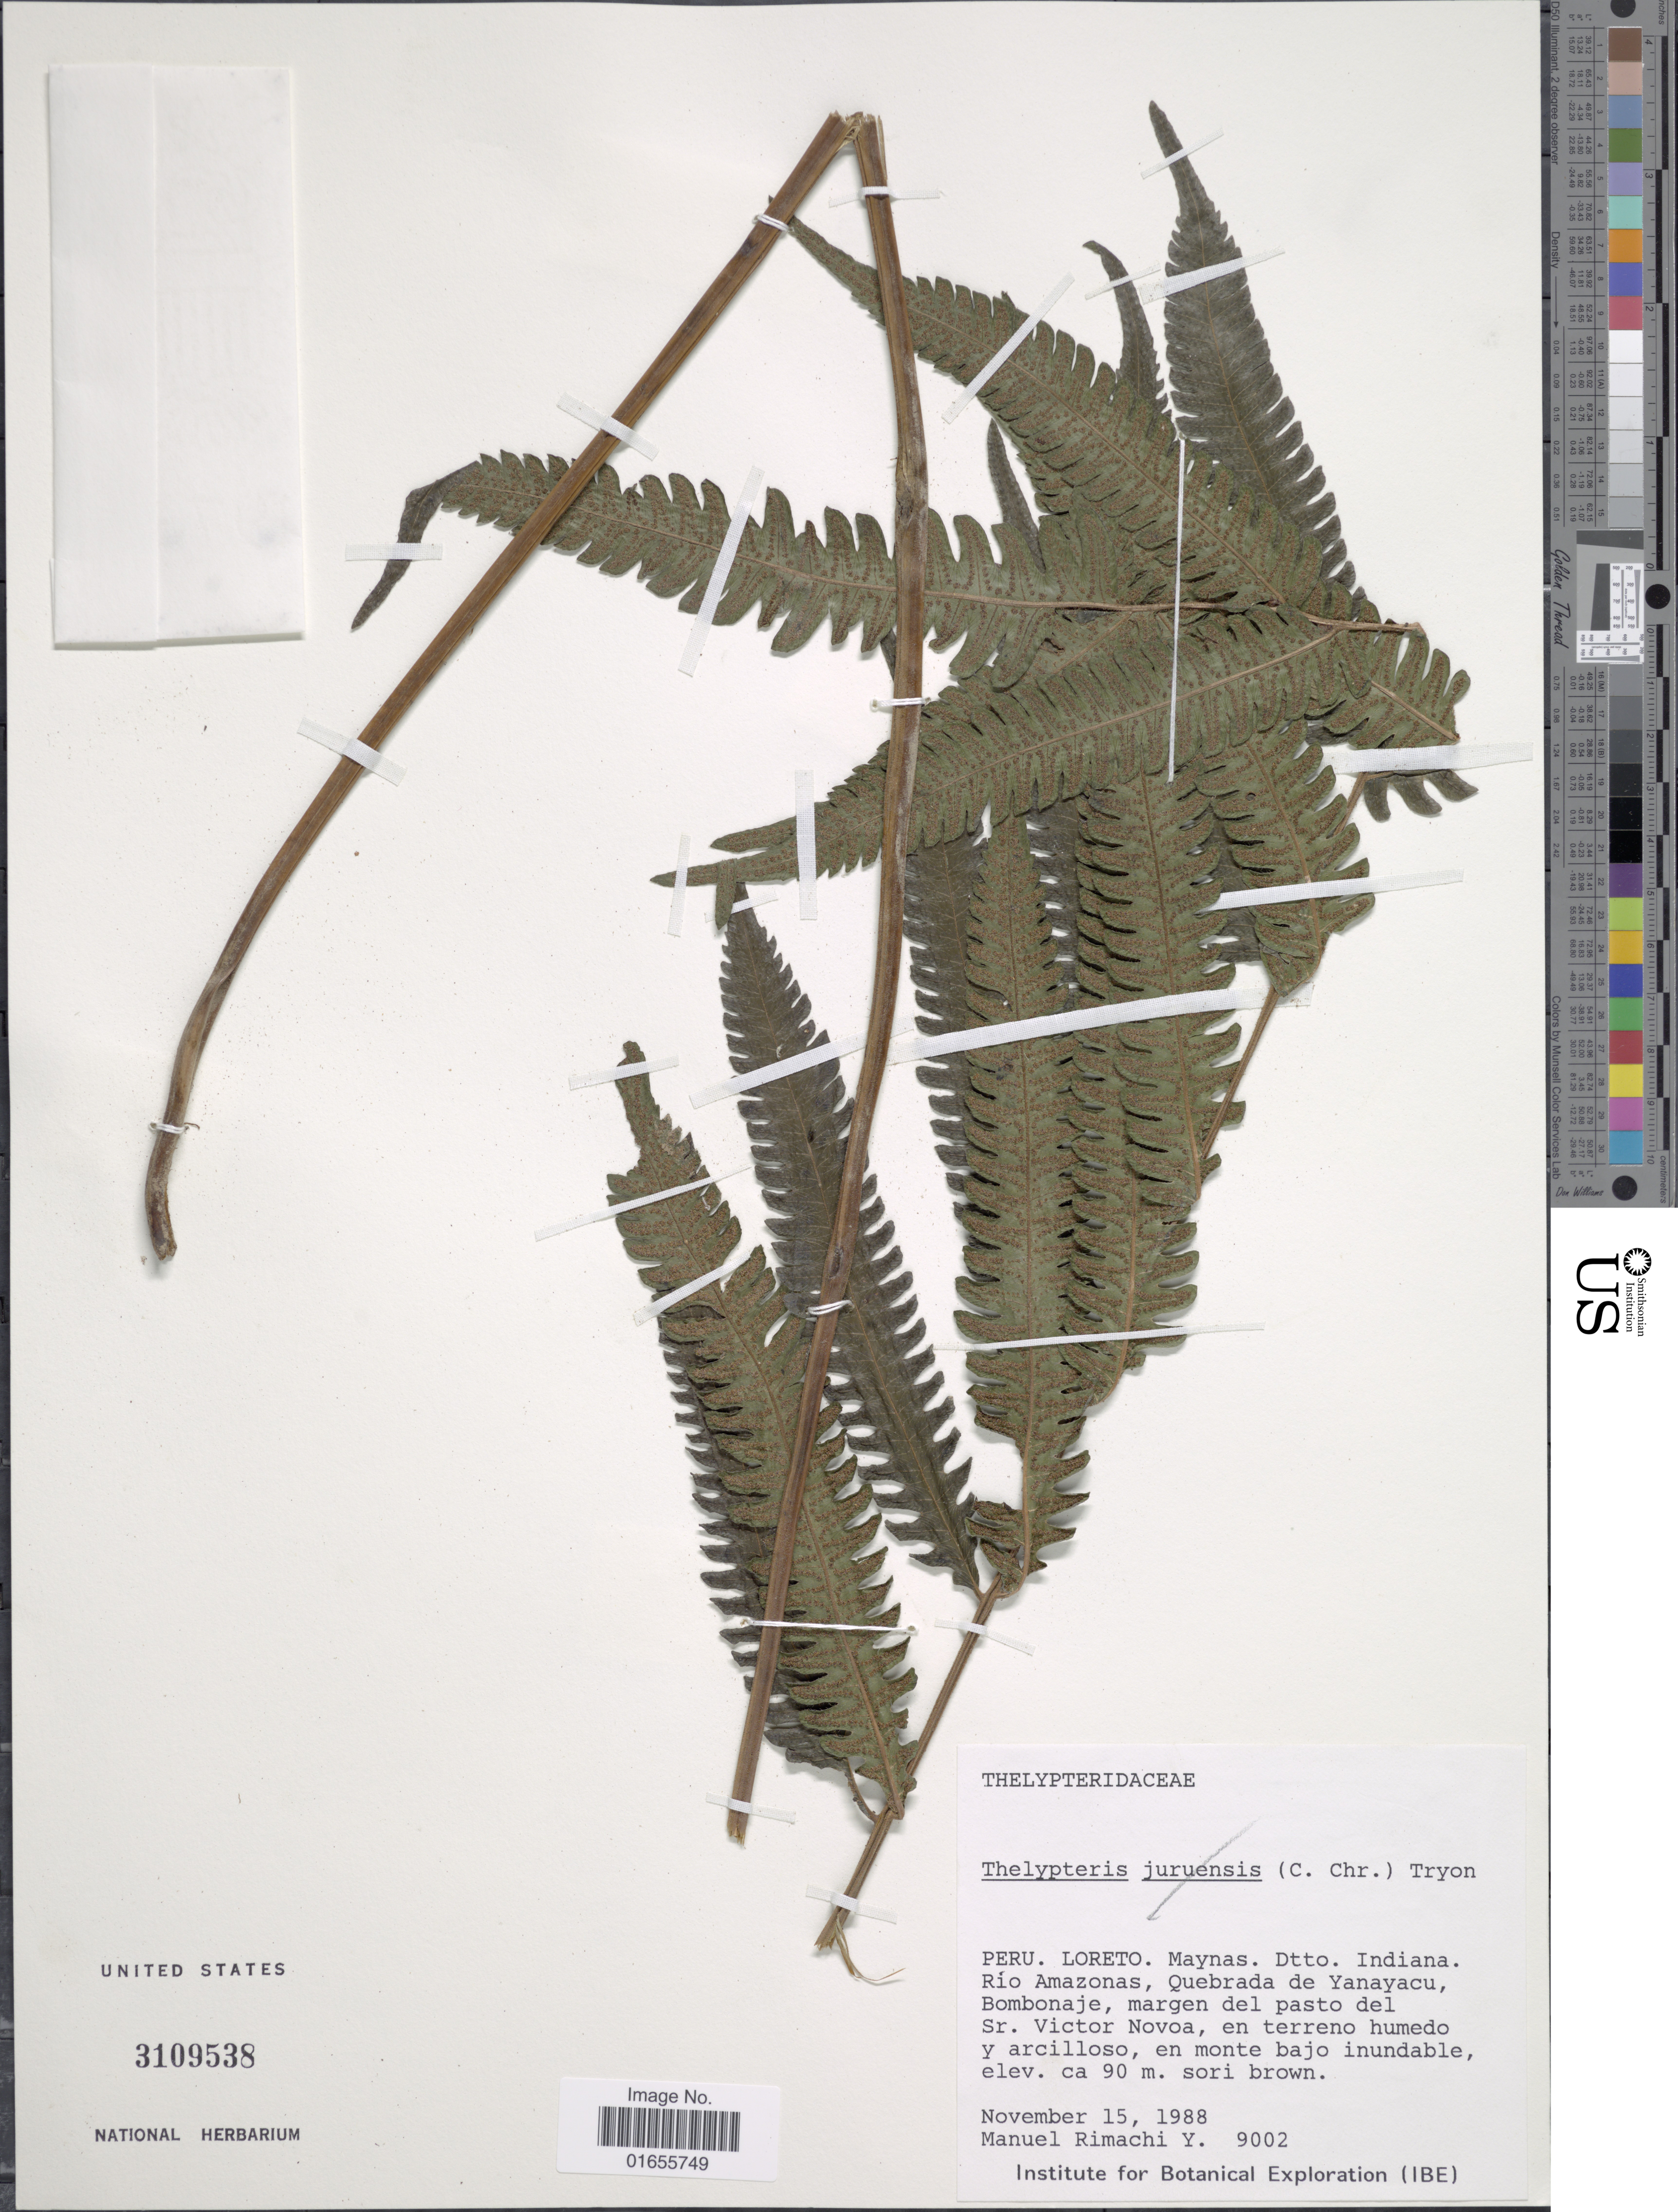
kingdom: Plantae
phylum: Tracheophyta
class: Polypodiopsida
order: Polypodiales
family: Thelypteridaceae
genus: Goniopteris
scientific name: Goniopteris sp.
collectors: M. Rimachi Y.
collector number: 9002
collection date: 1988-11-15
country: Peru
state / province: Loreto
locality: Maynas. Dtto. Indiana. Rio Amazonas, Quebrada de Yanayacu, Bombonaje, margen del pasto del Sr. Victor Novoa, en terreno humedo y arcilloso, en monte bajo inudable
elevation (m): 90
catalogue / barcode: US 3109538